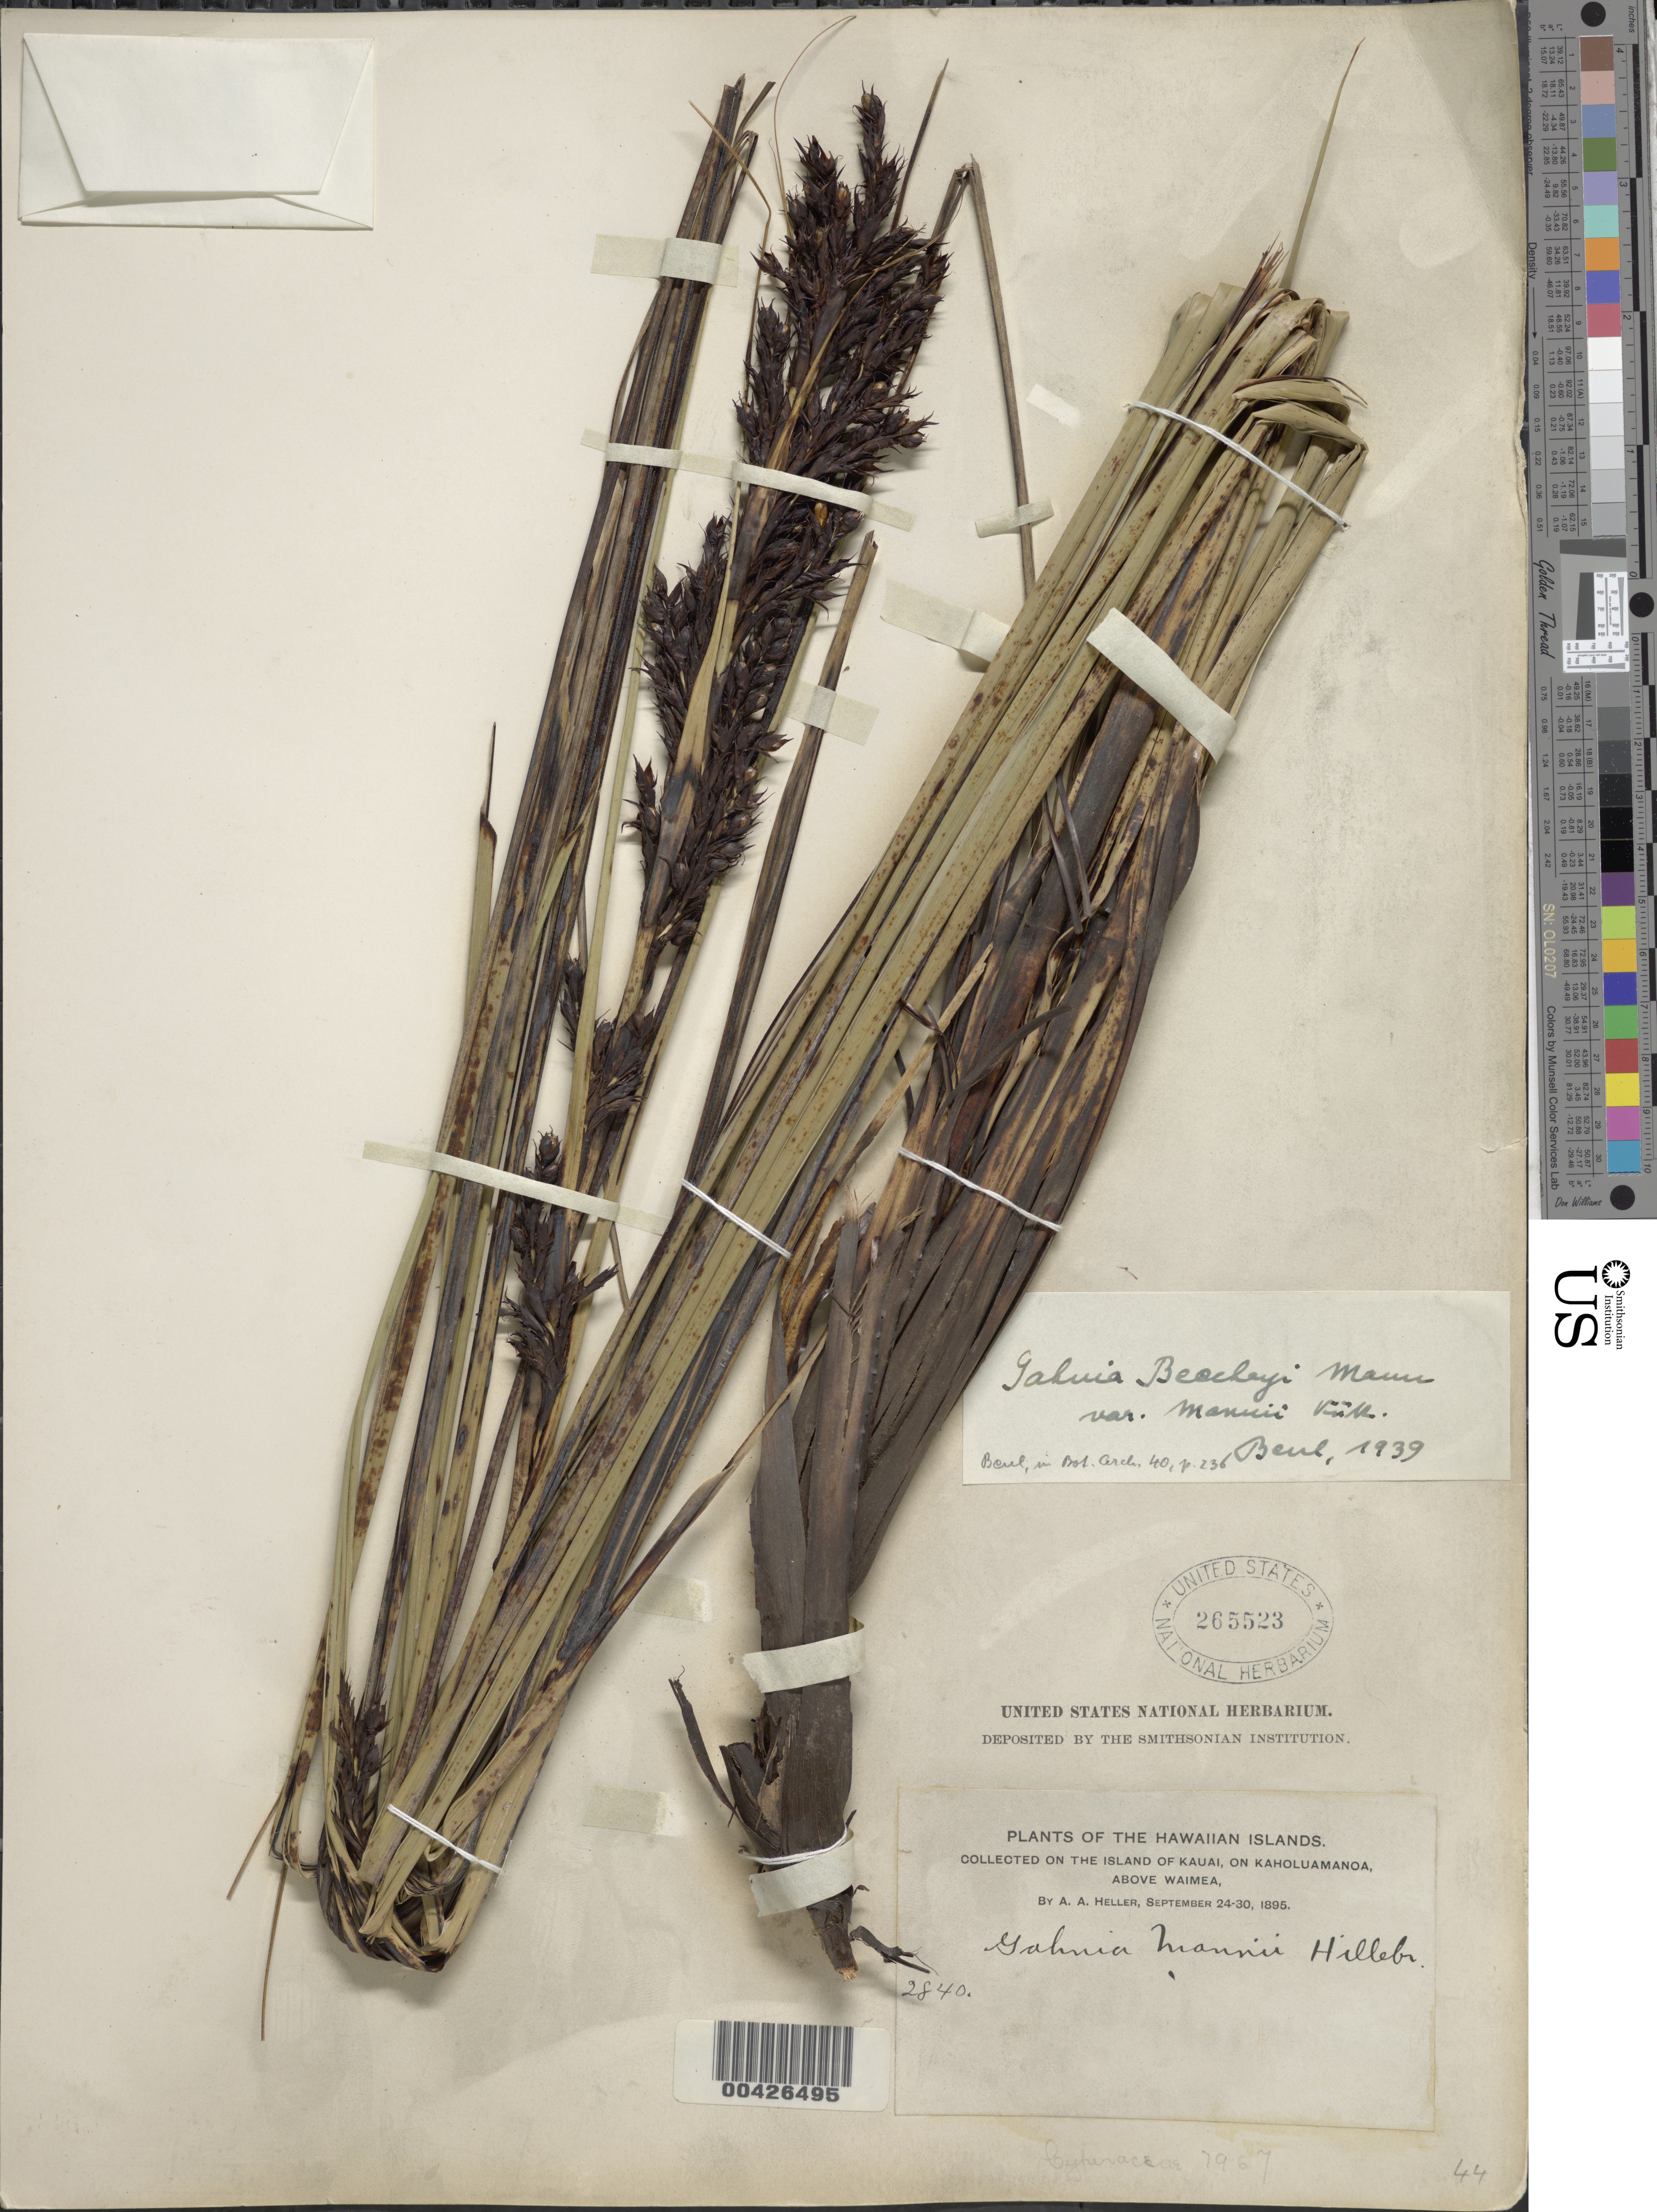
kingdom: Plantae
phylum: Tracheophyta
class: Liliopsida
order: Poales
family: Cyperaceae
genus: Gahnia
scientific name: Gahnia beecheyi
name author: H. Mann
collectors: A. A. Heller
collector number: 2840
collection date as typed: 24 Sep 1895 to 30 Sep 1895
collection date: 1895-09-24/1895-09-30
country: United States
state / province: Hawaii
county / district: Kauai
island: Kaua'i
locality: On the island of Kauai, on Kaholuamanoa, above Waimea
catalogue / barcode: US 265523